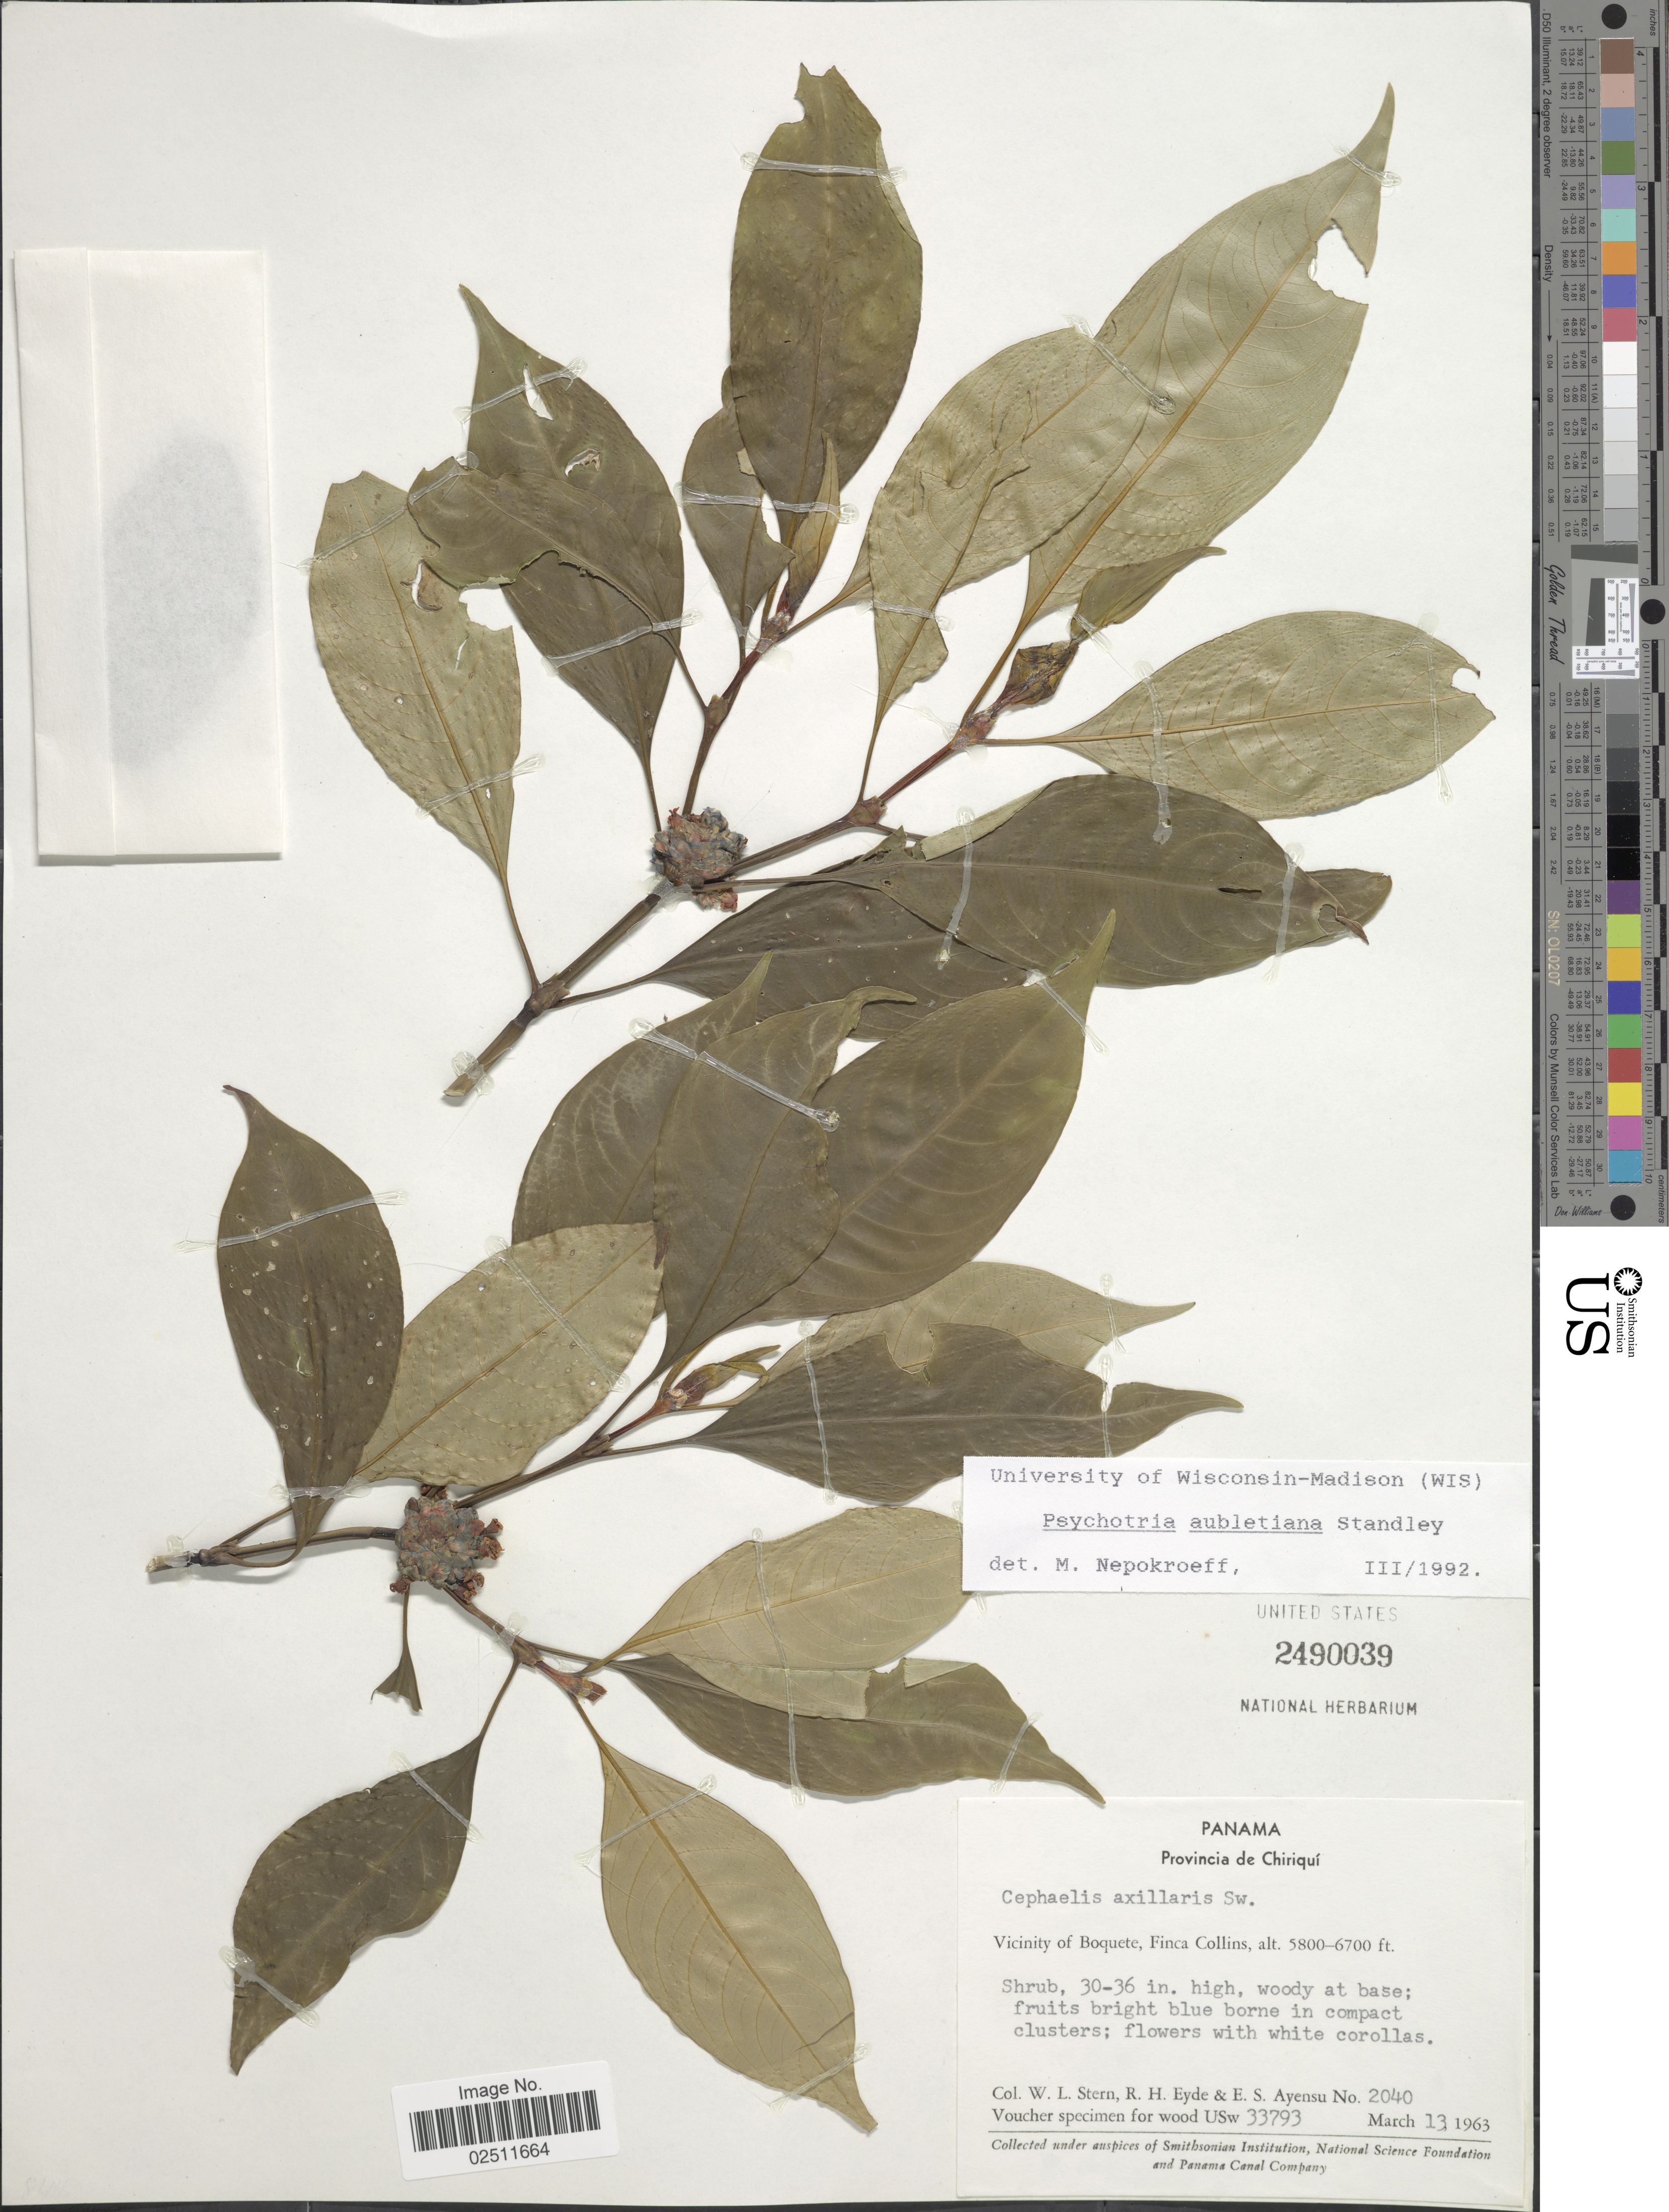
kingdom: Plantae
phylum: Tracheophyta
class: Magnoliopsida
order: Gentianales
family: Rubiaceae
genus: Psychotria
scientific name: Psychotria aubletiana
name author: Steyerm.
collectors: W. L. Stern, R. H. Eyde & E. S. Ayensu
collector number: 33793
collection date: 1963-03-13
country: Panama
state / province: Chiriqui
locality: Vicinity of Boquete, Finca Collins.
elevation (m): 1768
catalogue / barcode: US 2490039